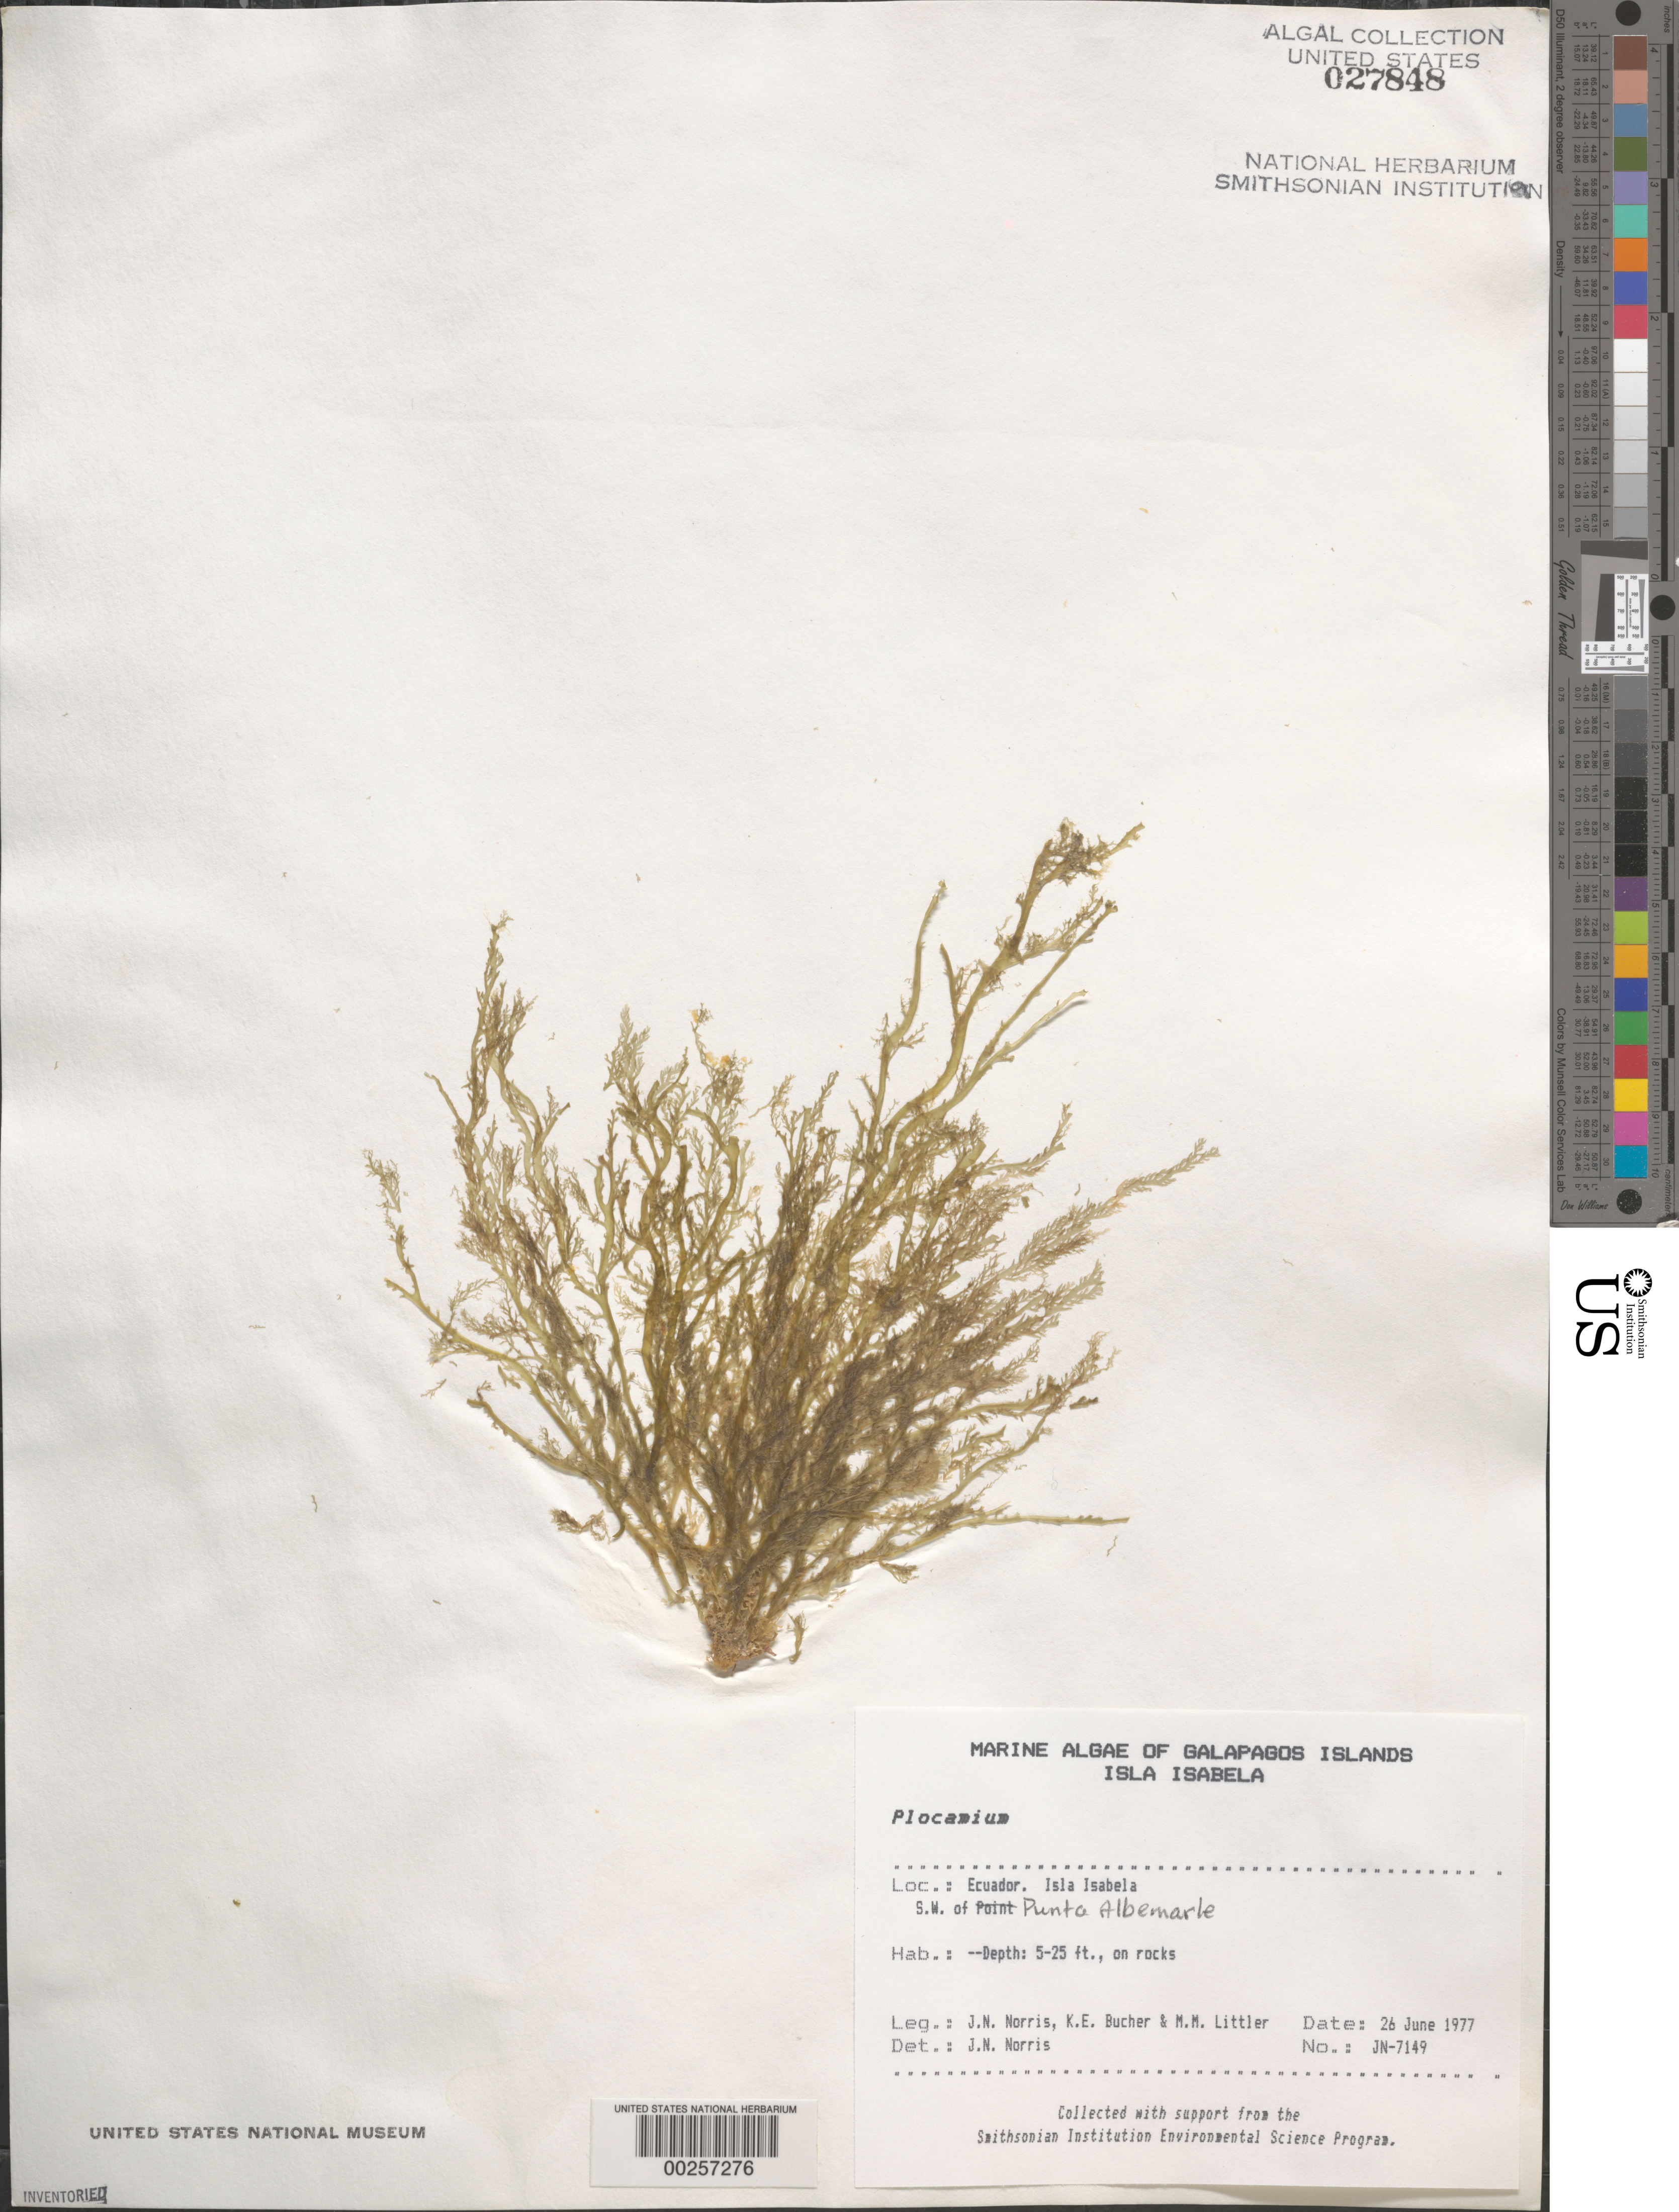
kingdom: Plantae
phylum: Rhodophyta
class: Florideophyceae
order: Plocamiales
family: Plocamiaceae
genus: Plocamium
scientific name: Plocamium sp.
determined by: Norris, James N.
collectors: J. N. Norris, K. E. Bucher & M. M. Littler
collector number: JN-7149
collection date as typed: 26 Jun 1977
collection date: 1977-06-26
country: Ecuador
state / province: Colón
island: Isabela [Albemarle]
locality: Southwest of Punta Albemarle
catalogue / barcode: US 27848